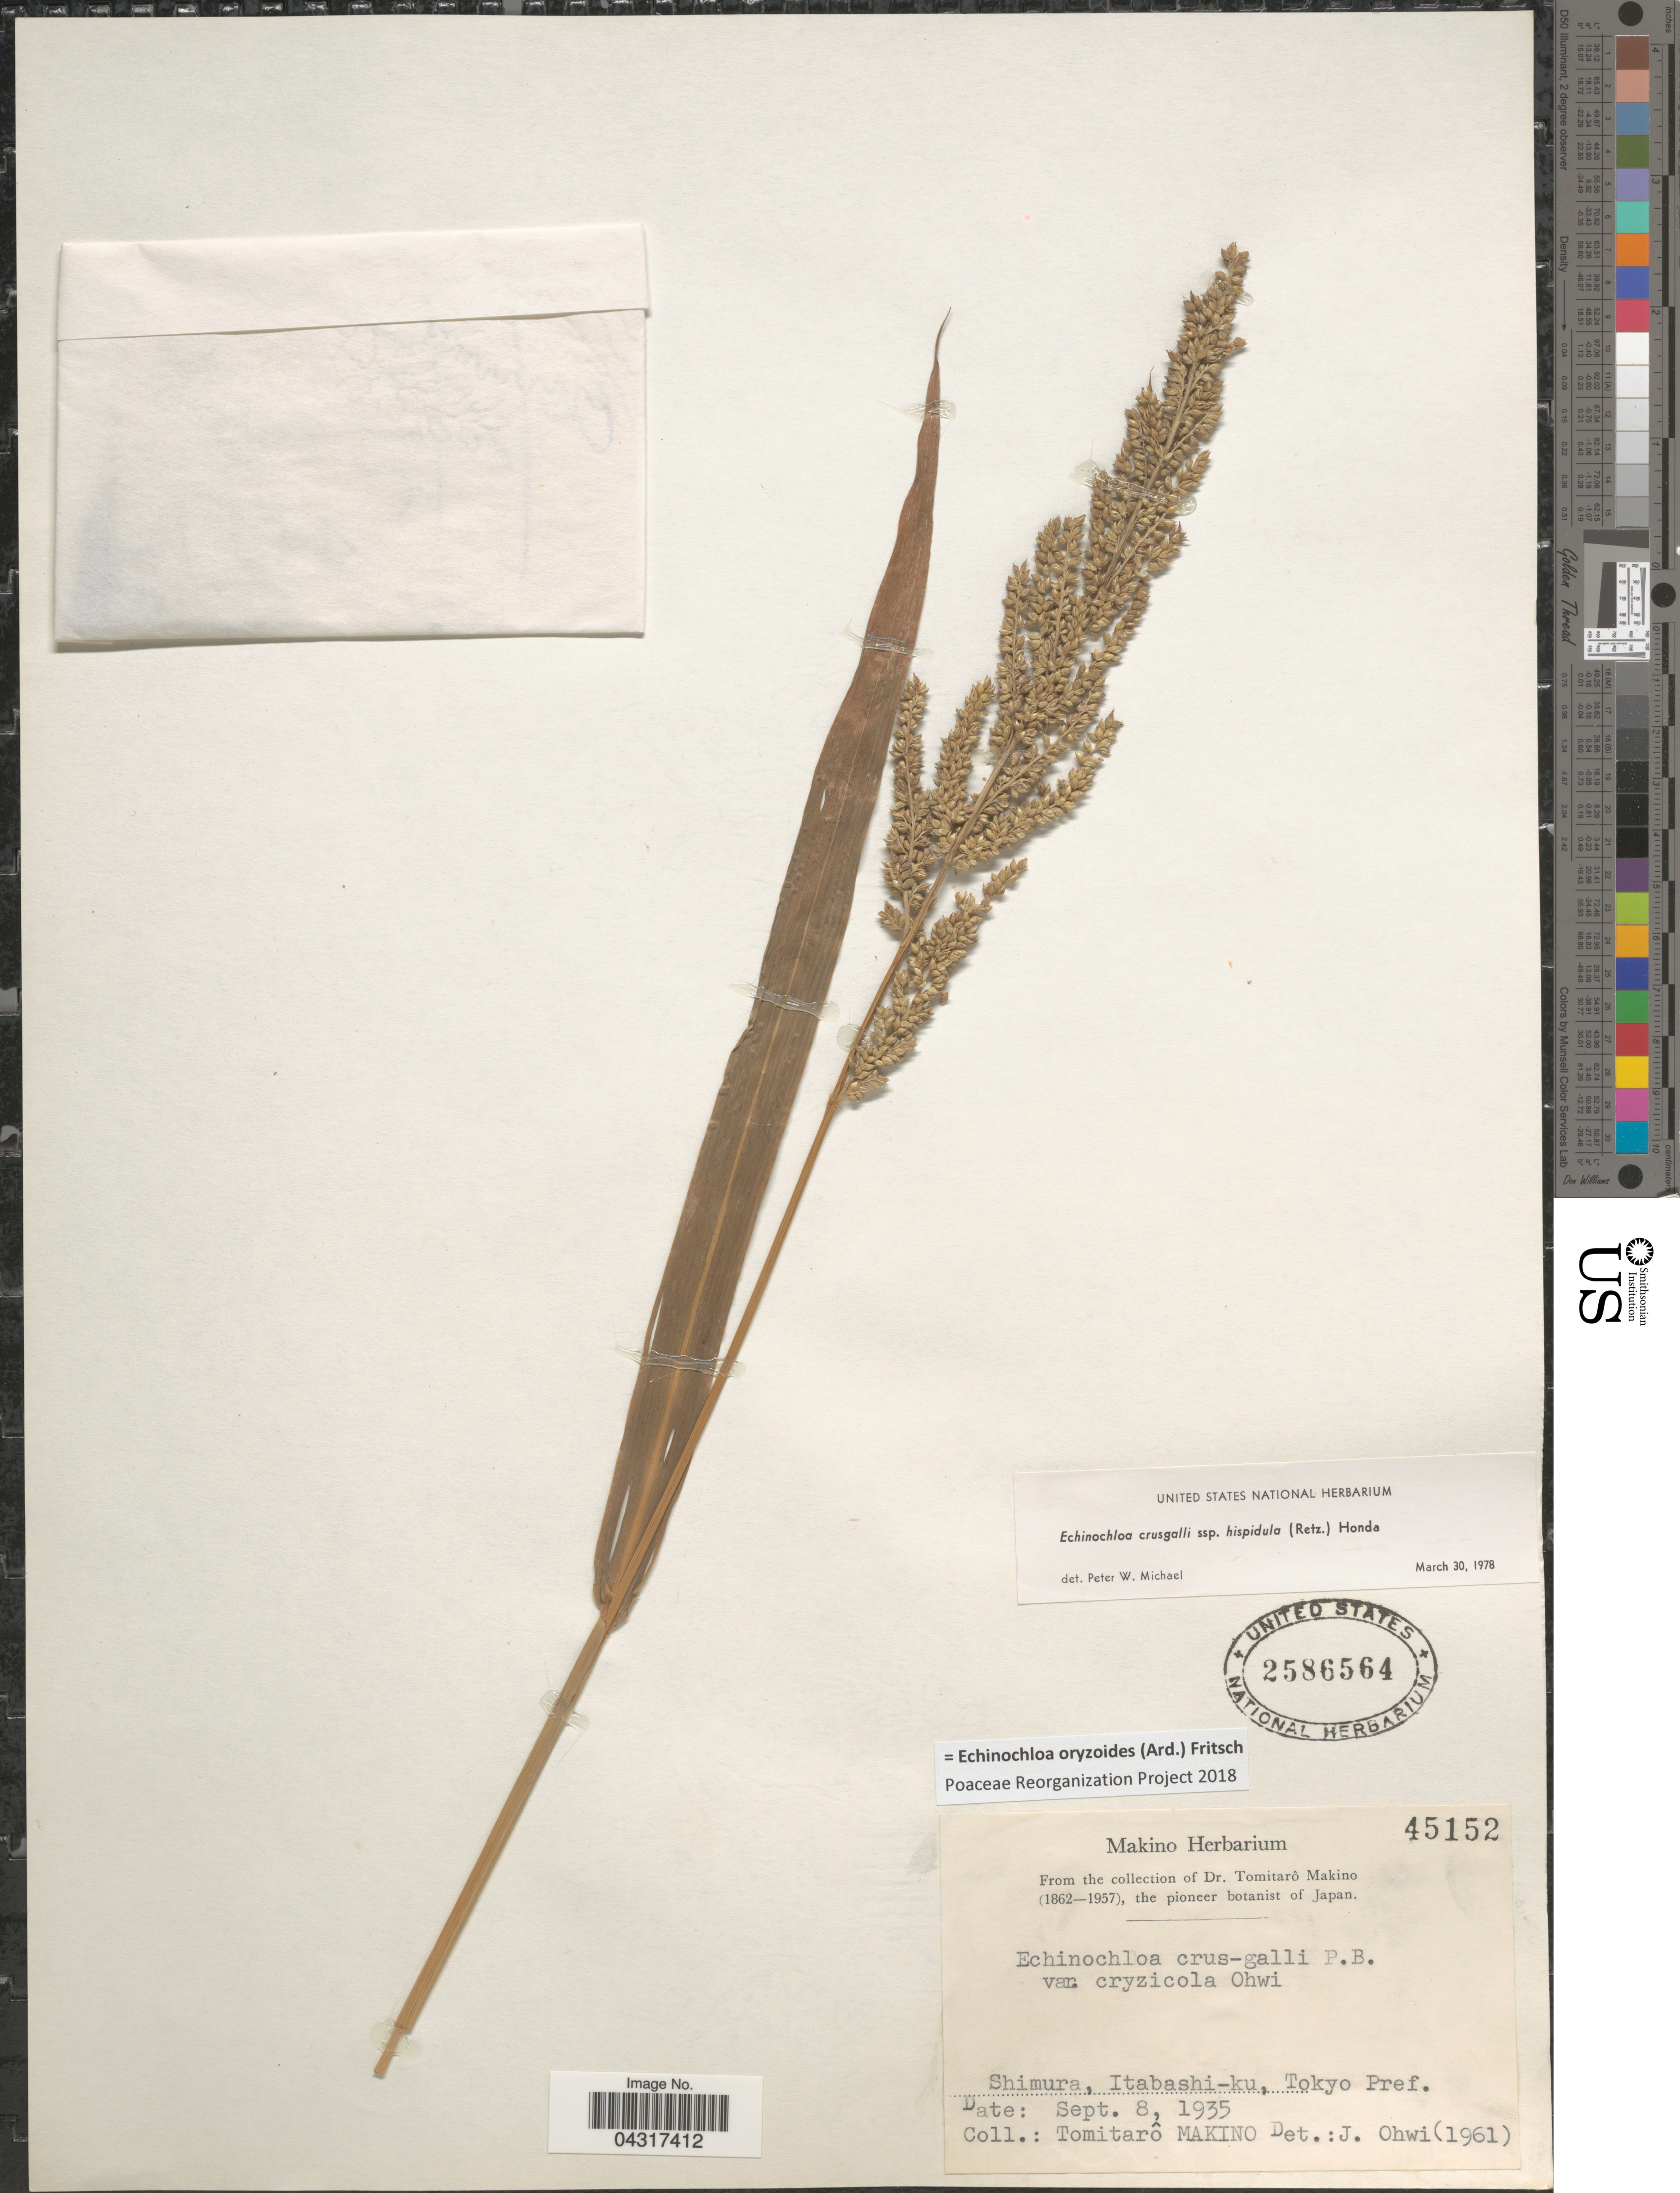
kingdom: Plantae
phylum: Tracheophyta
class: Liliopsida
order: Poales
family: Poaceae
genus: Echinochloa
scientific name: Echinochloa oryzoides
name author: (Ard.) Fritsch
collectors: T. Makino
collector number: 45152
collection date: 1935-09-08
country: Japan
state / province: Tokyo, Federal City of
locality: Shimura, Itabashi-ku, Tokyo Pref.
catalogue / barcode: US 2586564